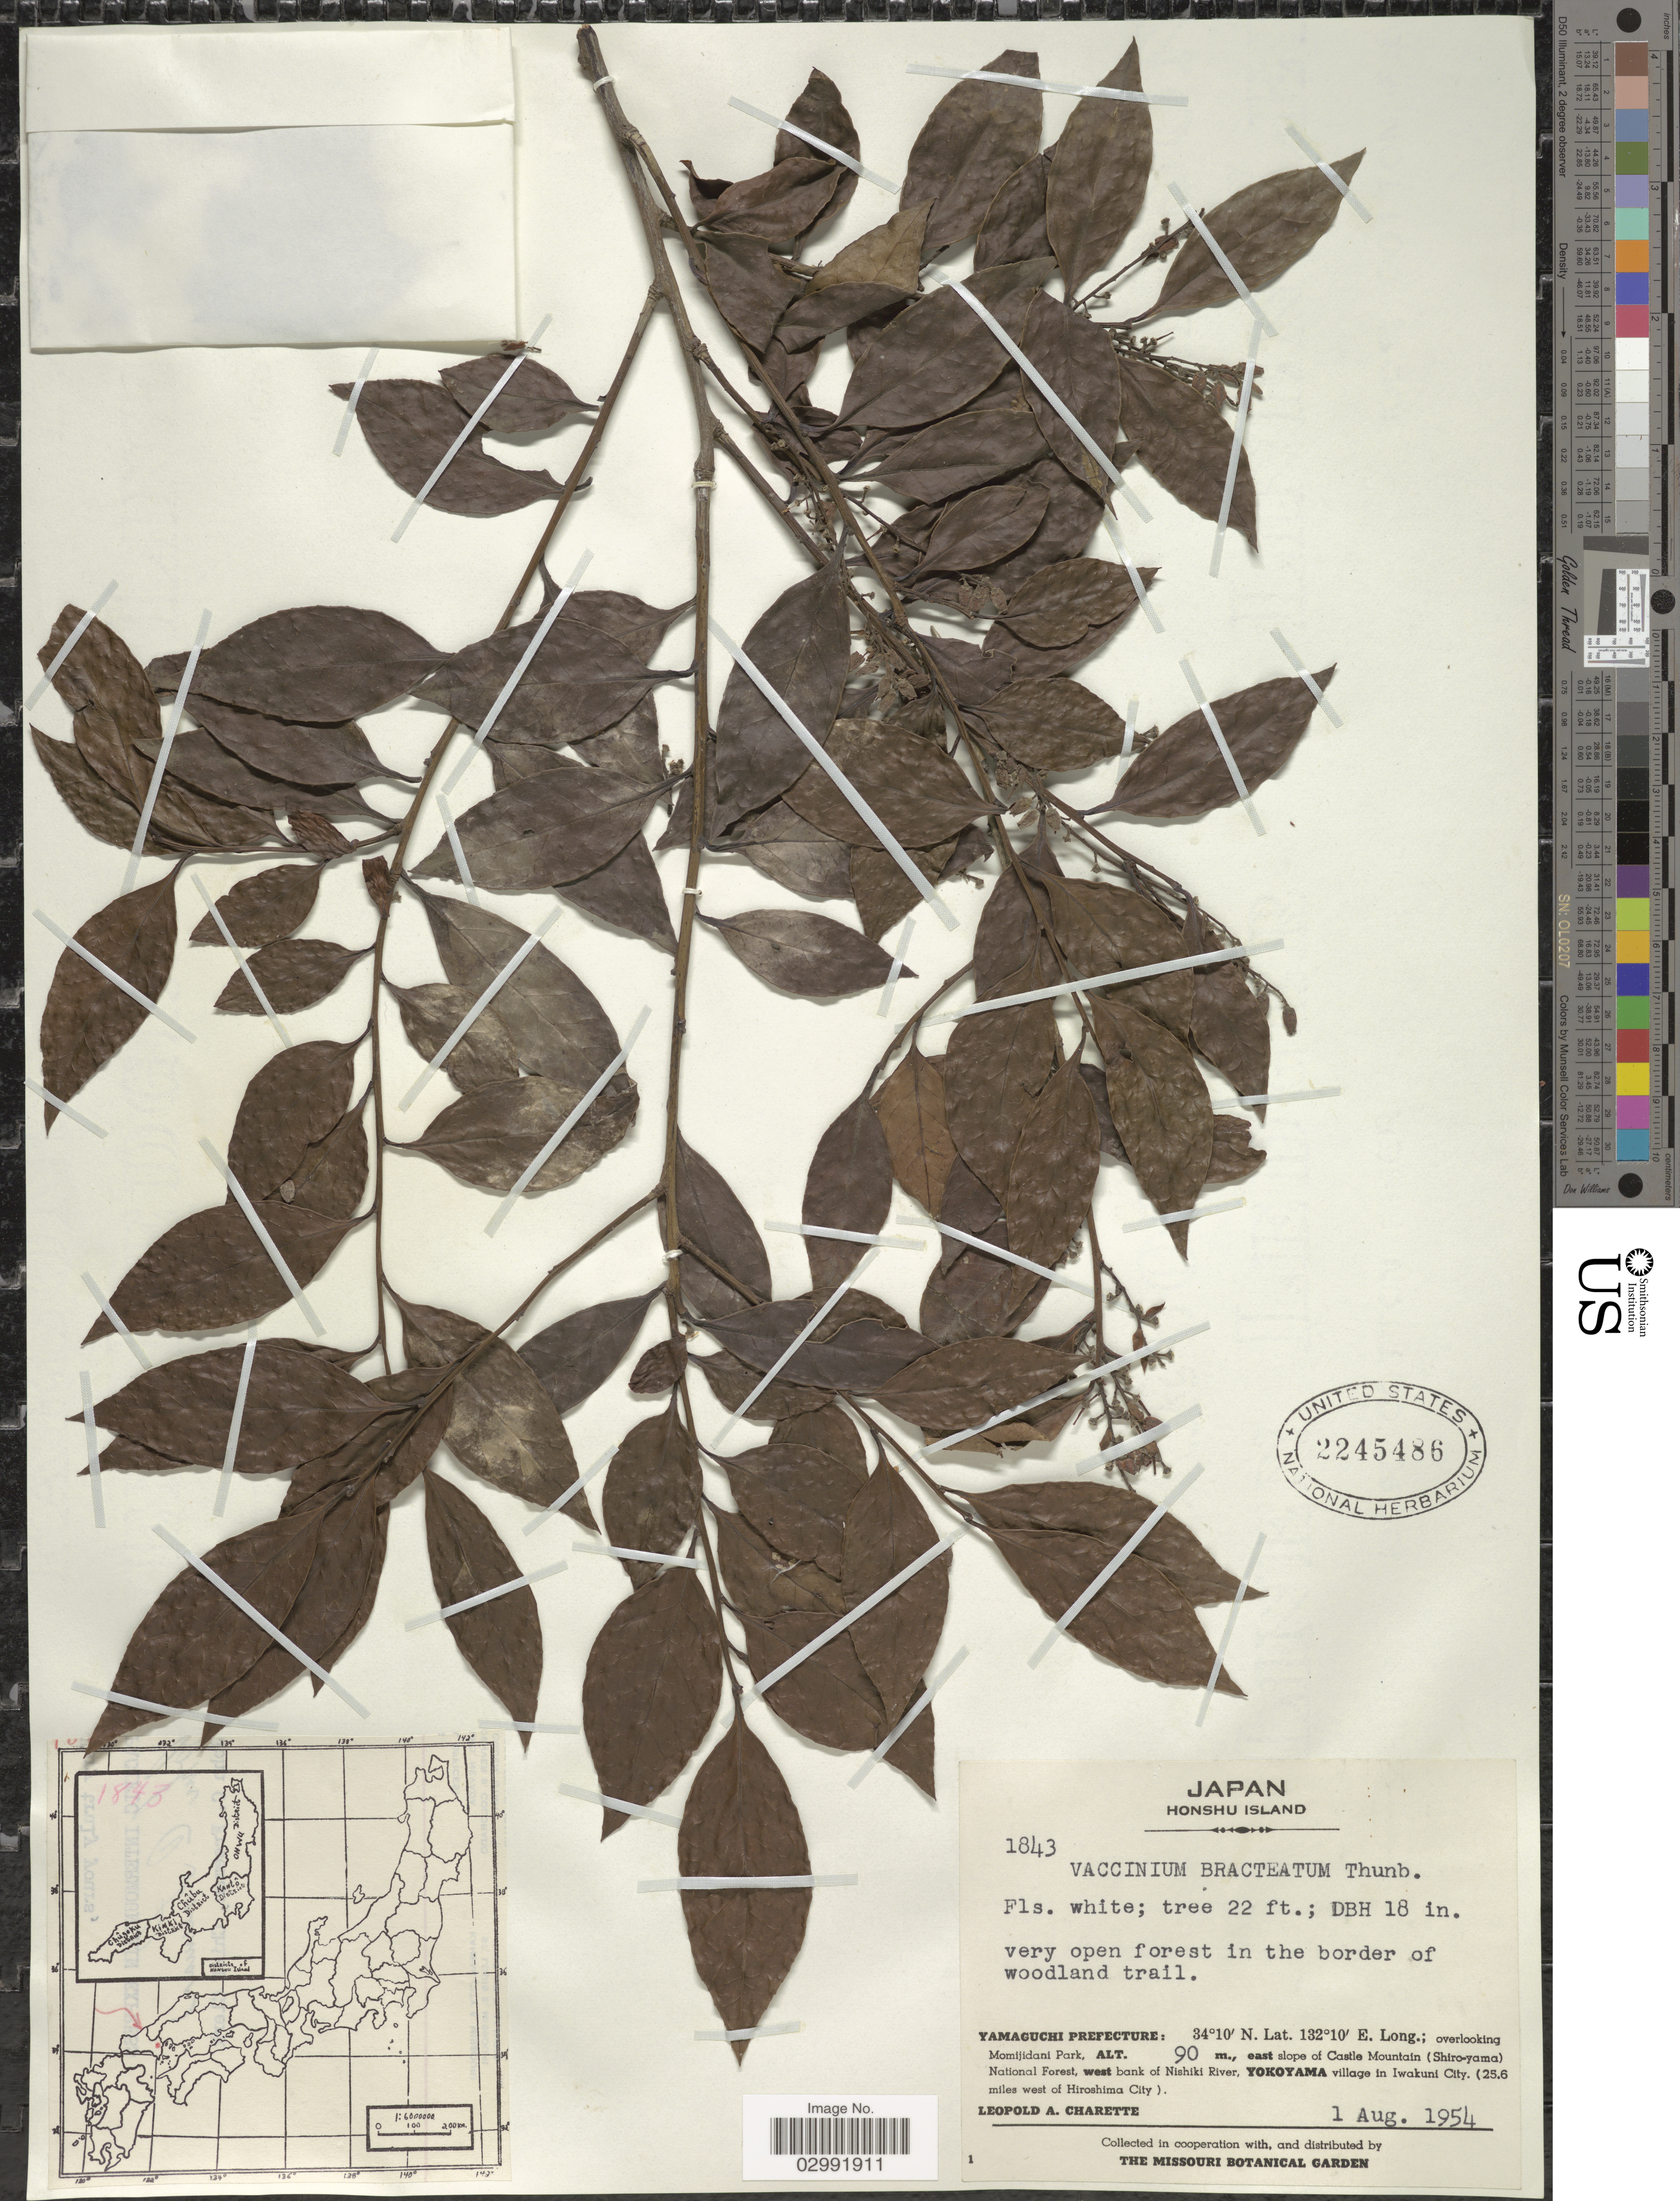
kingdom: Plantae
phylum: Tracheophyta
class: Magnoliopsida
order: Ericales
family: Ericaceae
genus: Vaccinium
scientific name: Vaccinium bracteatum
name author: Thunb.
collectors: L. A. Charette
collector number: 1843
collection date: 1954-08-01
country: Japan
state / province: Yamaguti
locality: Honshu Island. Yamaguchi Prefecture: overlooking Momijidani Park, east slope of Castle Mountain (Shiro-yama) National Forest, west bank of the Nishiki River, Yokoyama village in Iwakuni City. (25.6 miles west of Hiroshima City).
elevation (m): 90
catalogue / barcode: US 2245486